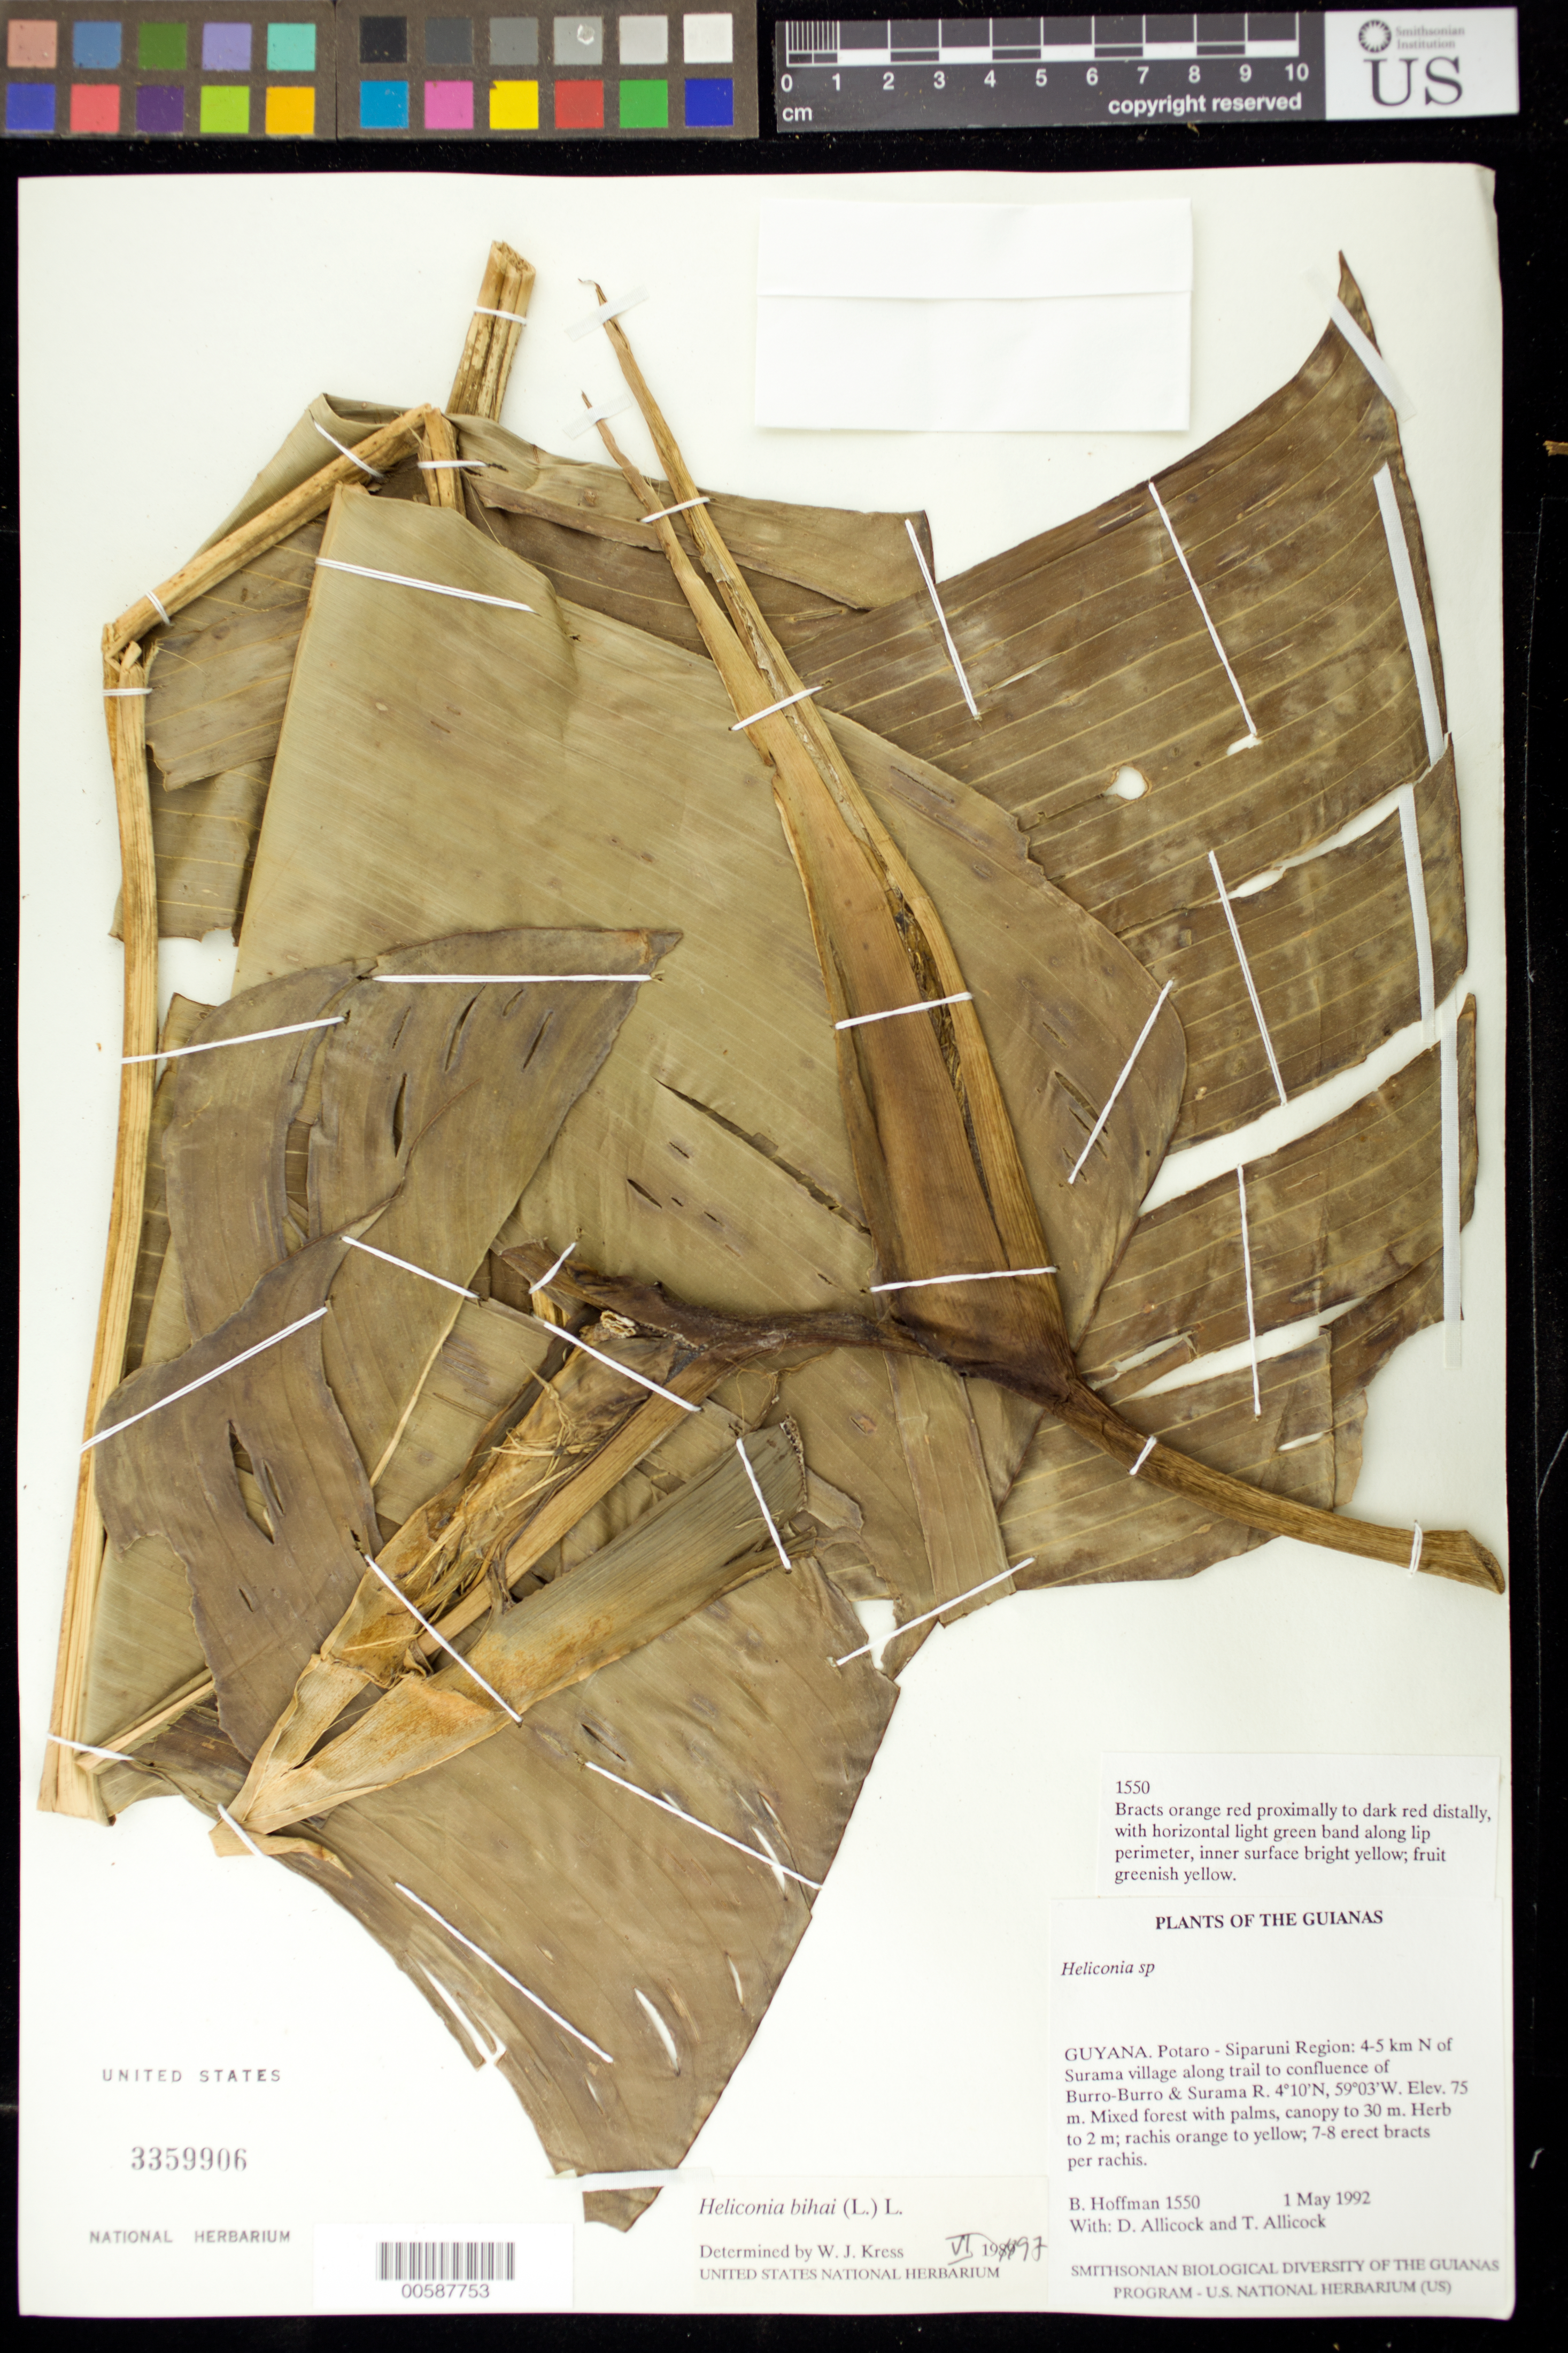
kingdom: Plantae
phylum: Tracheophyta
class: Liliopsida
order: Zingiberales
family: Heliconiaceae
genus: Heliconia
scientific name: Heliconia bihai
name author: (L.) L.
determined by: Kress, W. J., (US), Smithsonian Institution - National Museum of Natural History (UNITED STATES)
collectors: B. Hoffman, D. Allicock & T. Allicock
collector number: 1550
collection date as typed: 1 May 1992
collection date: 1992-05-01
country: Guyana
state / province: Potaro-Siparuni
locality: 4-5 km N of Surama village along trail to confluence of Burro-Burro & Surama Rivers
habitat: Mixed forest with palms, canopy to 30 m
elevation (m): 75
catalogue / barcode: US 3359906